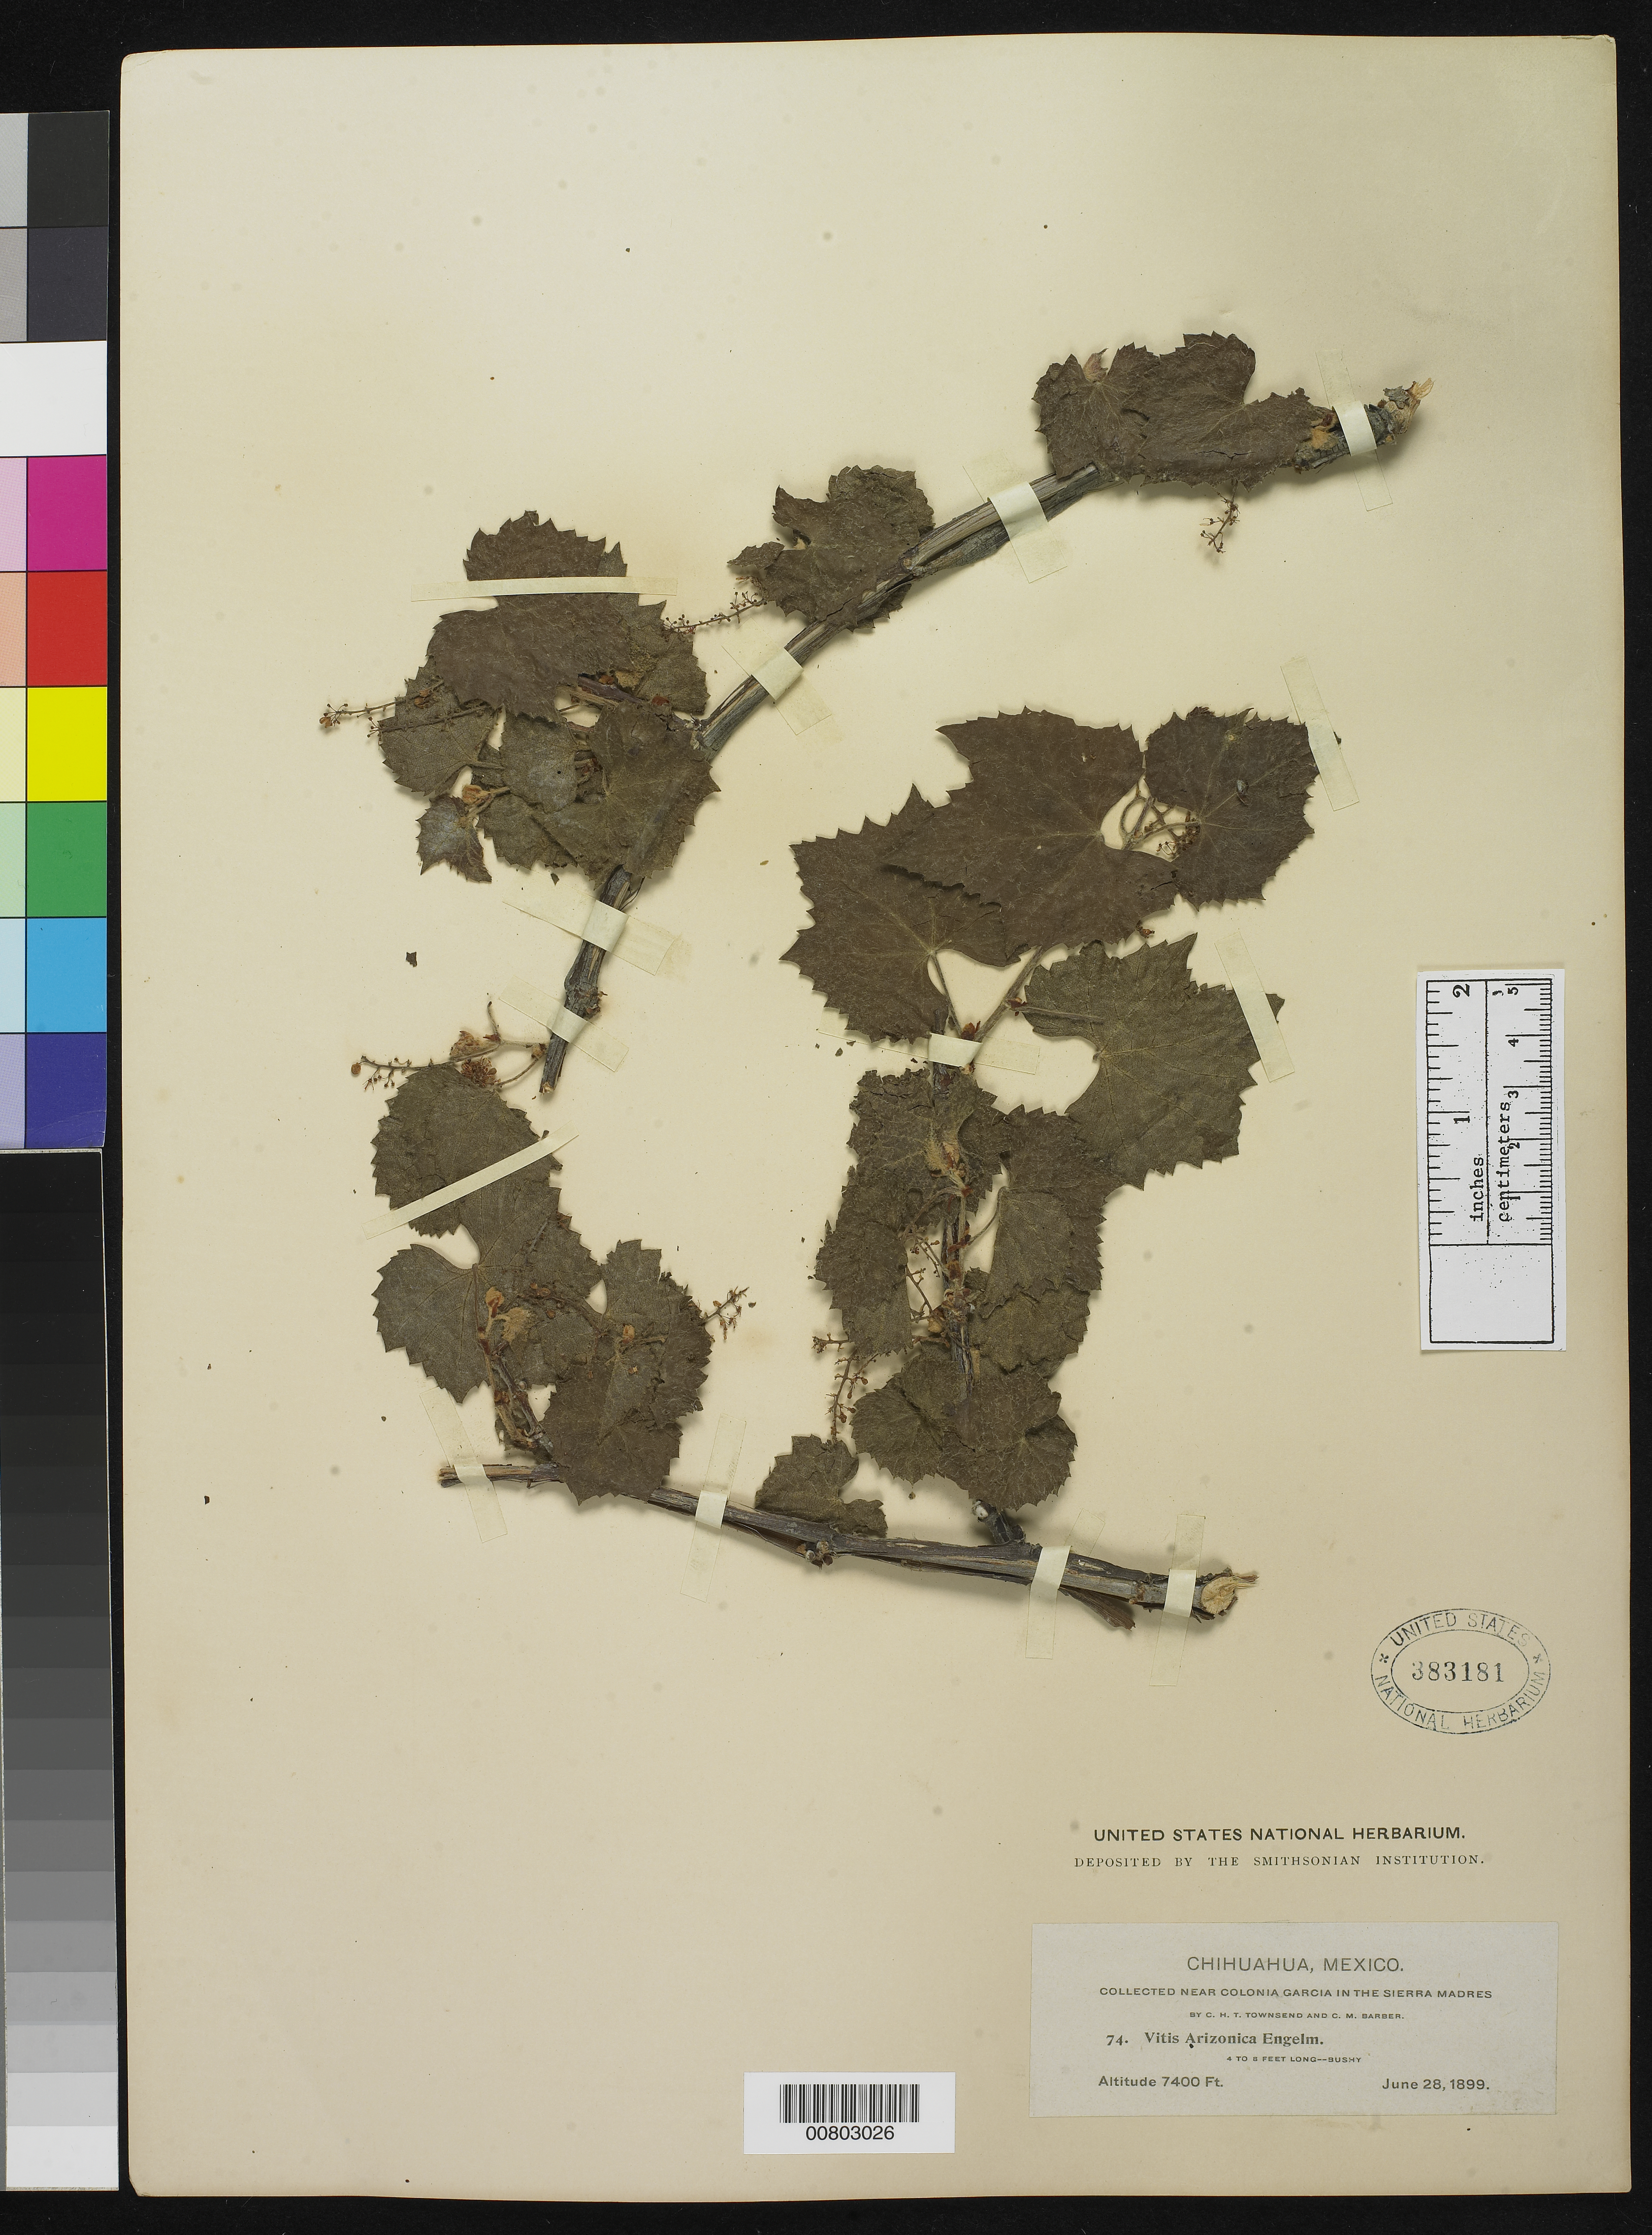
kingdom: Plantae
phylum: Tracheophyta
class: Magnoliopsida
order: Vitales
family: Vitaceae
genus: Vitis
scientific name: Vitis arizonica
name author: Engelm.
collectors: C. H. T. Townsend & C. Barber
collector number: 74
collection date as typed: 28 Jun 1899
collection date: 1899-06-28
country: Mexico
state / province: Chihuahua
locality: Near Colonia García in the Sierra Madre, Chihuahua.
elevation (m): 2256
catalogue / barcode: US 383181